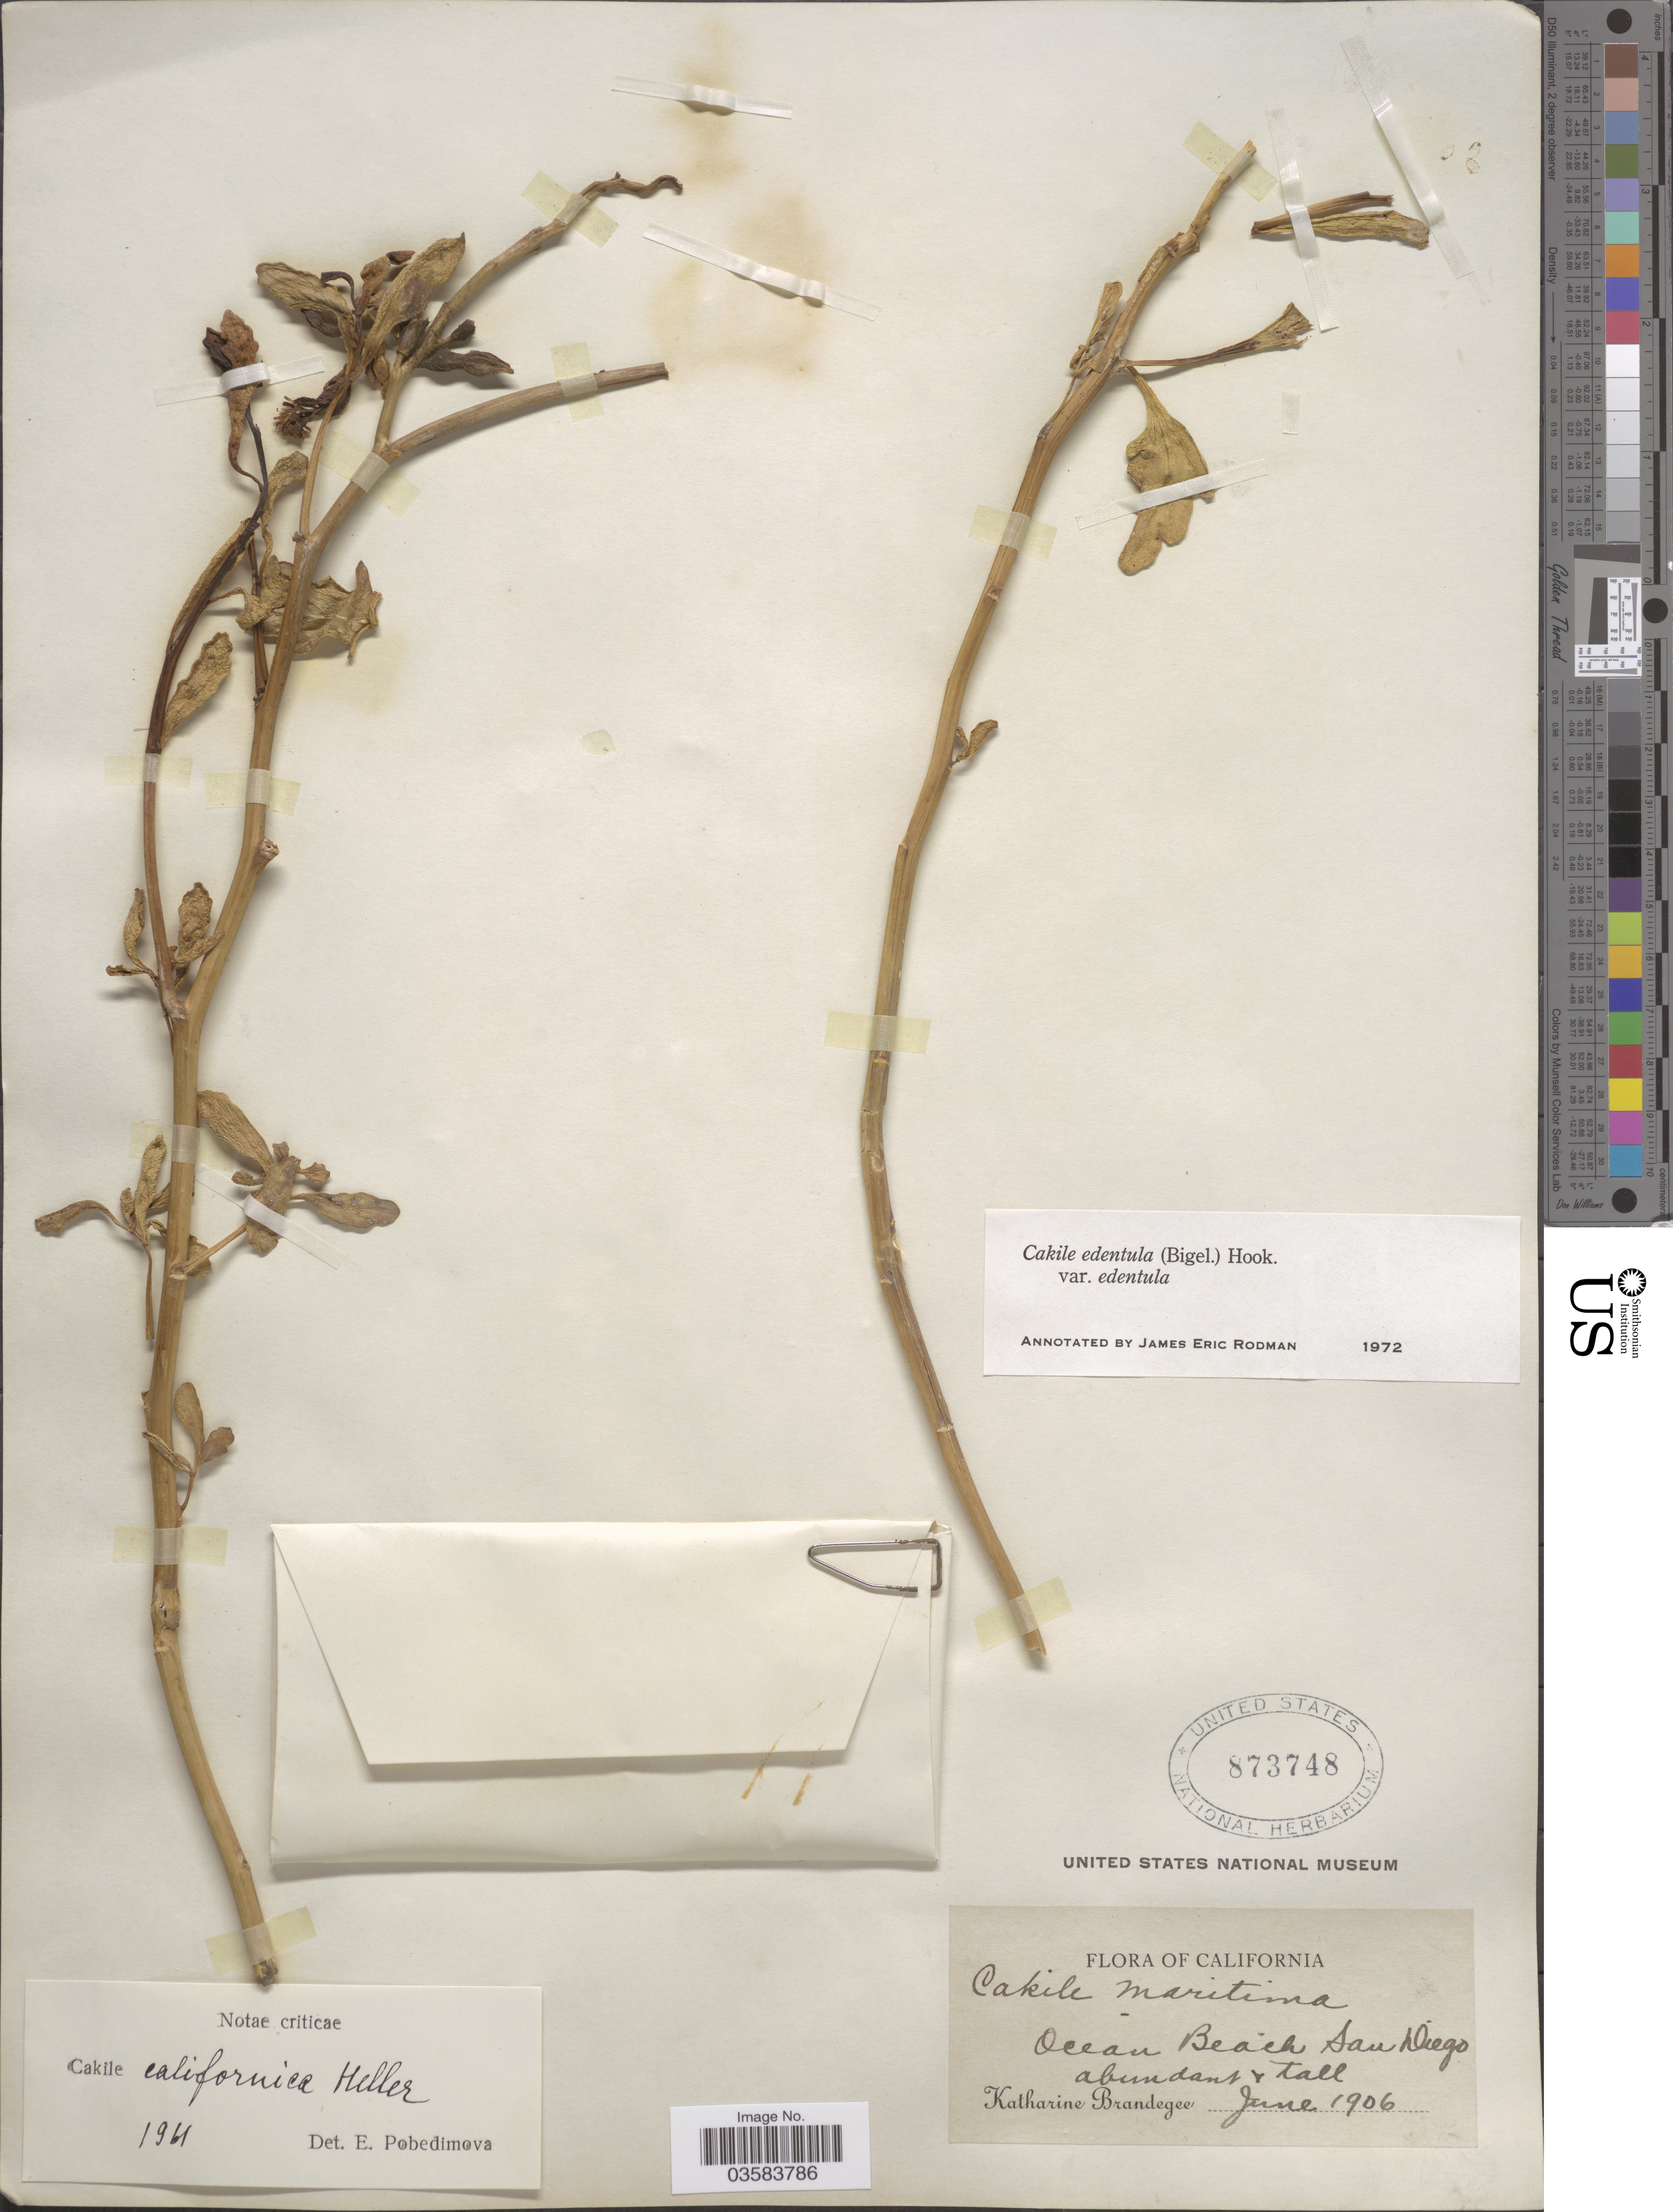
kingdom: Plantae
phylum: Tracheophyta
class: Magnoliopsida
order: Brassicales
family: Brassicaceae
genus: Cakile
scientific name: Cakile edentula var. edentula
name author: (Bigelow) Hook.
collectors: M. K. Brandegee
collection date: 1906-06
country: United States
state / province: California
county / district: San Diego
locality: Ocean Beach San Diego.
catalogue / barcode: US 873748